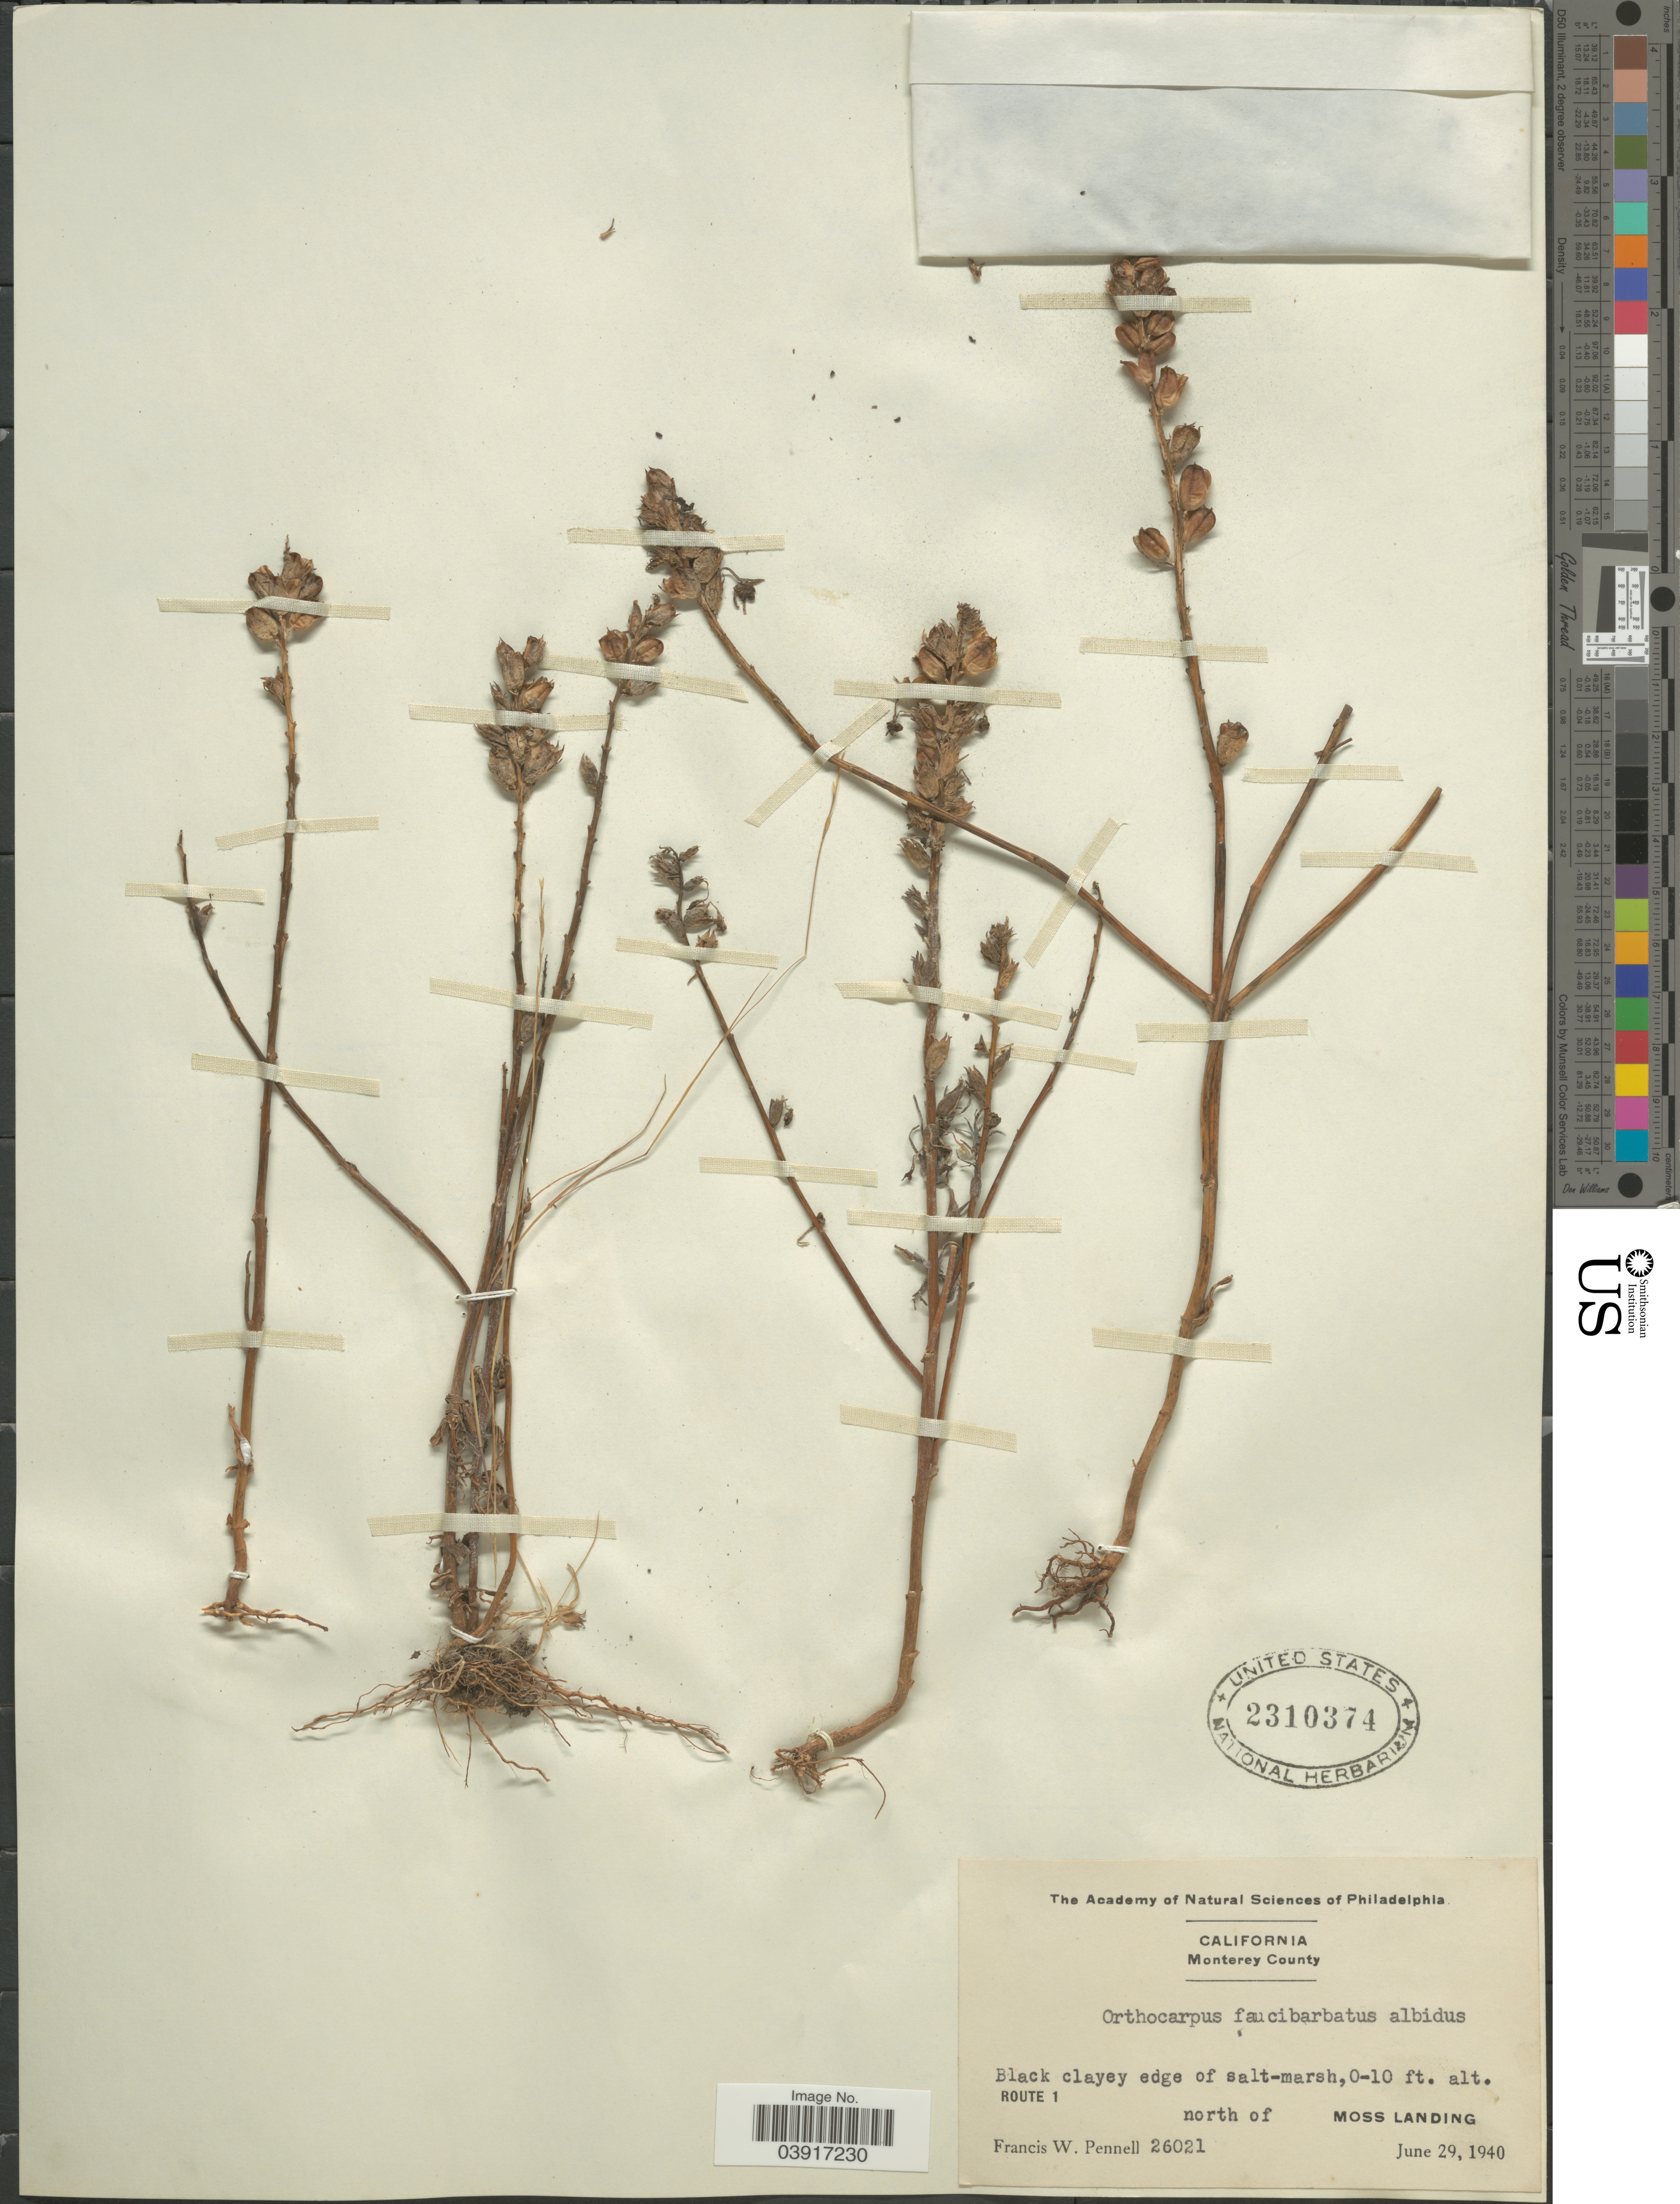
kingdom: Plantae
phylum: Tracheophyta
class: Magnoliopsida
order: Lamiales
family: Orobanchaceae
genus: Orthocarpus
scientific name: Orthocarpus faucibarbatus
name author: A. Gray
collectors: F. W. Pennell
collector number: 26021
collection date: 1940-06-29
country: United States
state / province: California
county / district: Monterey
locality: Monterey County. Route 1, north of Moss Landing.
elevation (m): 0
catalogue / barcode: US 2310374